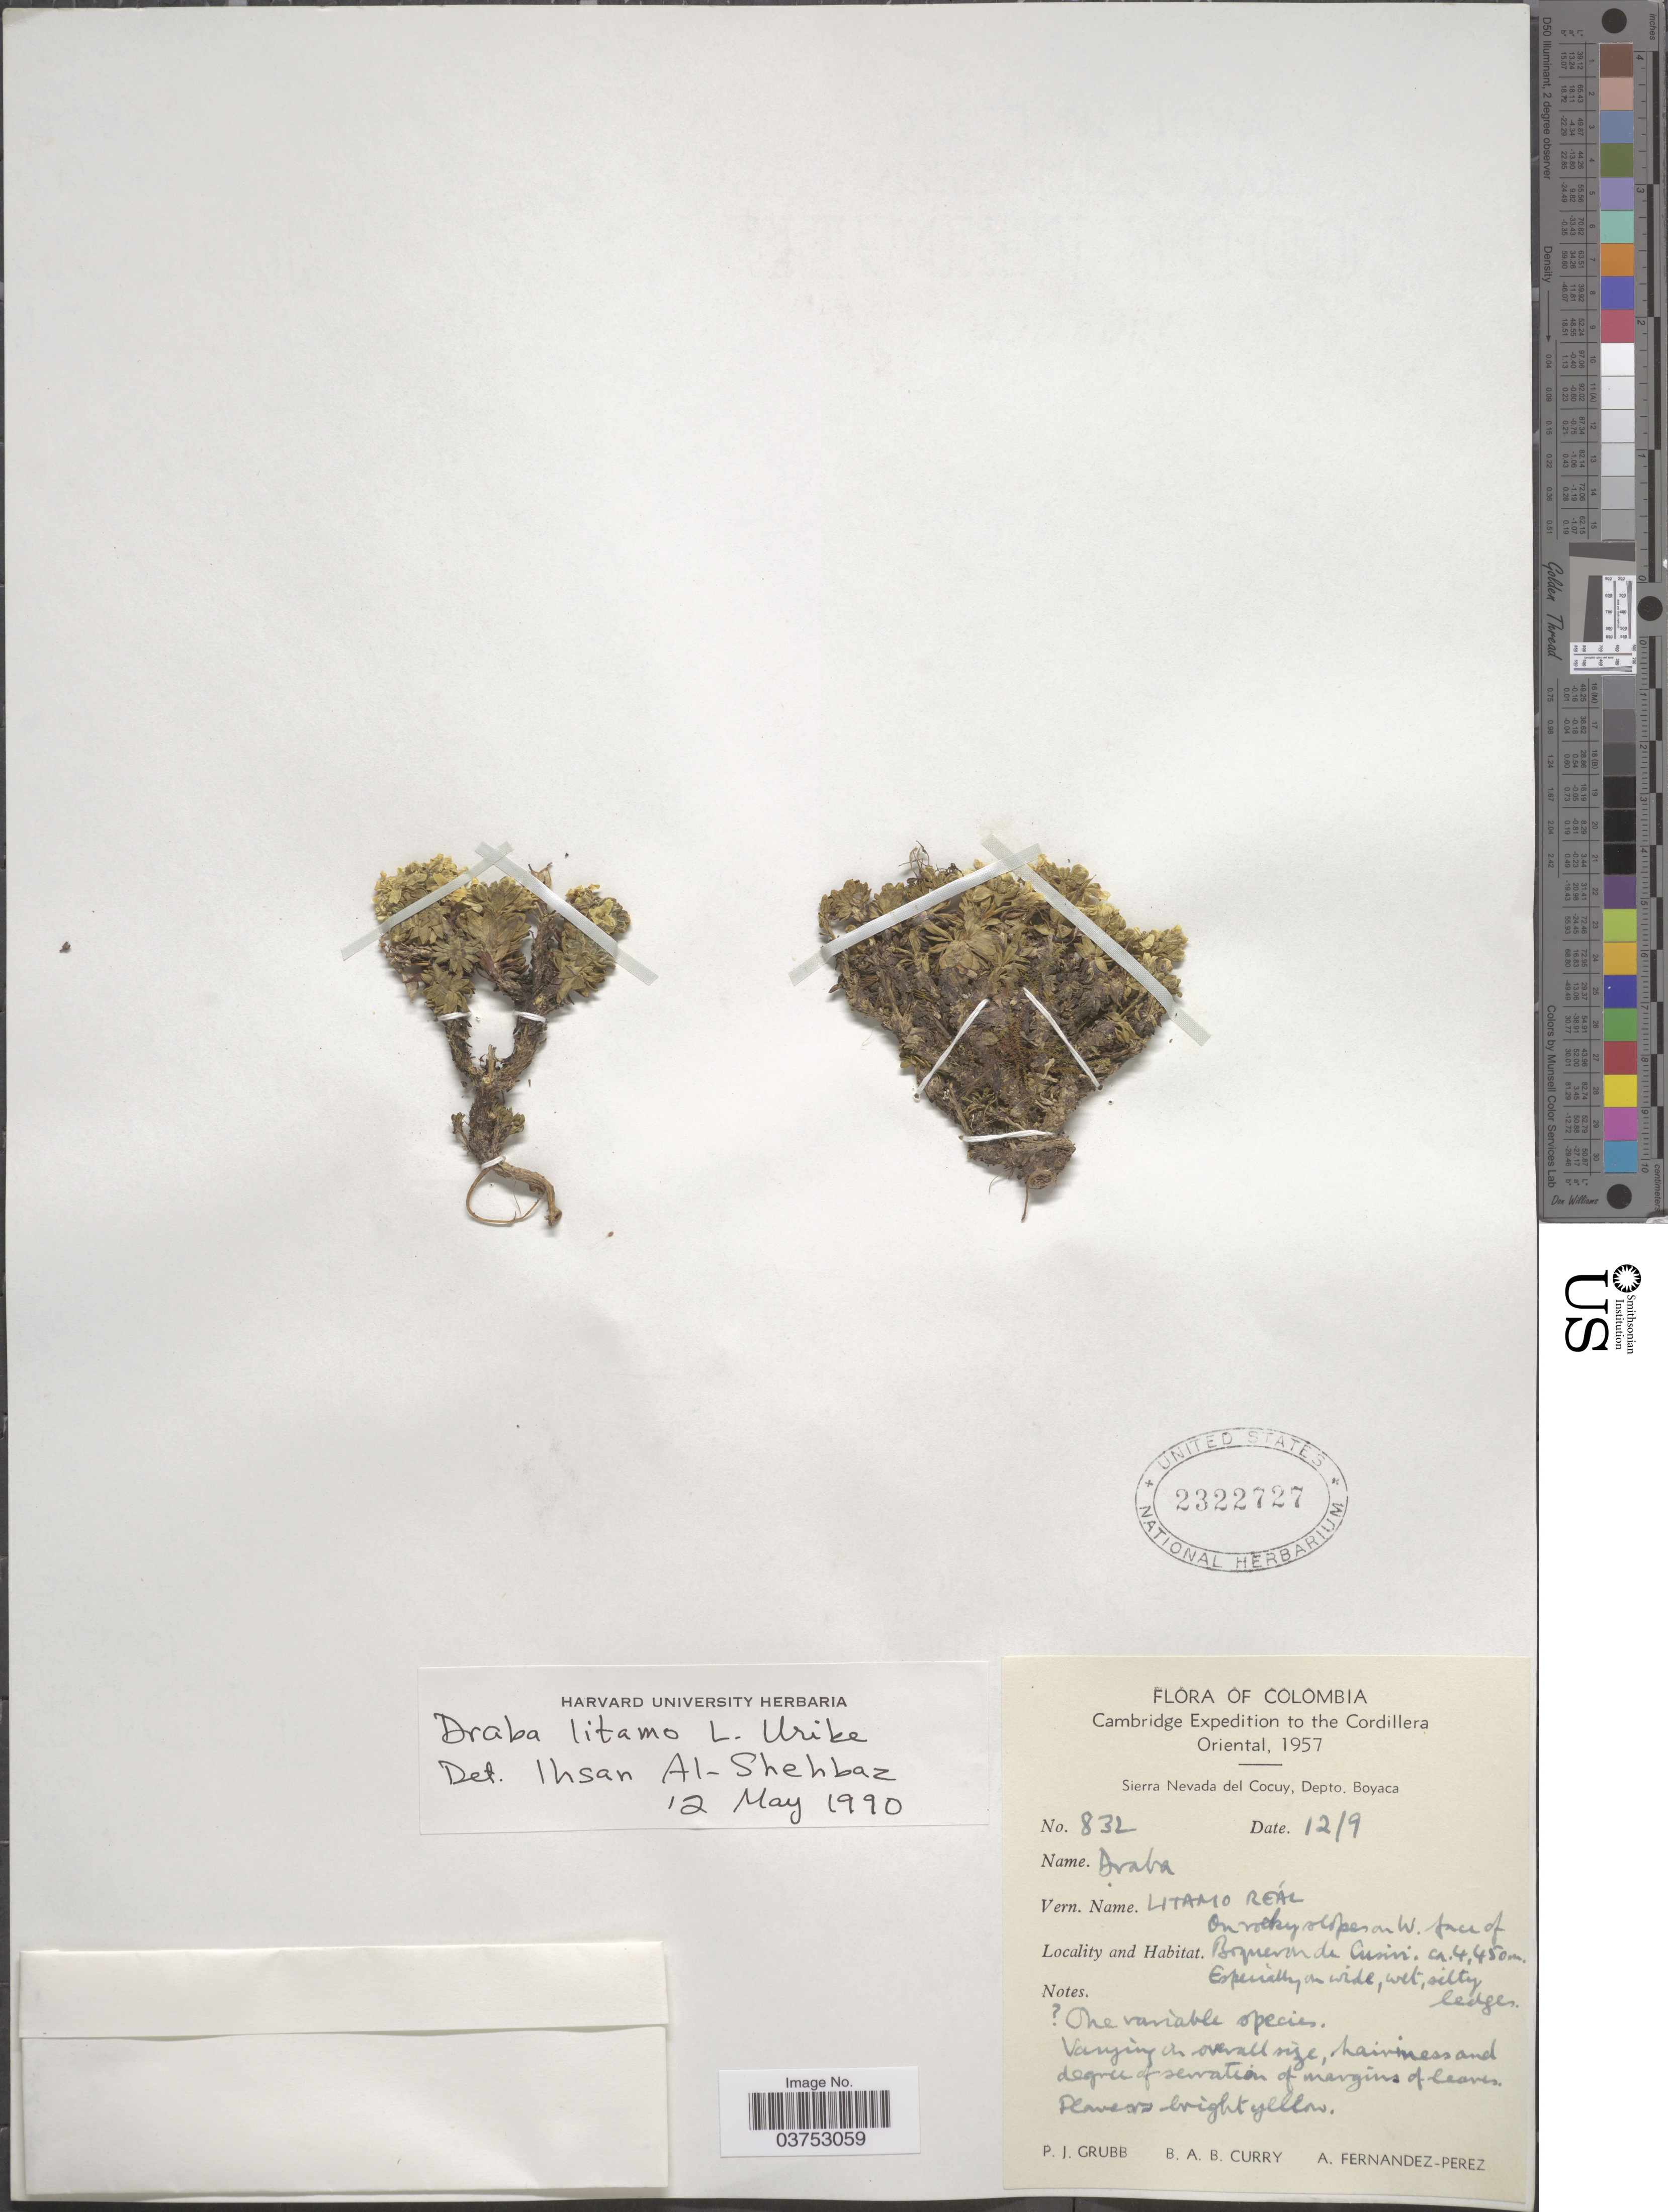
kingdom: Plantae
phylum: Tracheophyta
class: Magnoliopsida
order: Brassicales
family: Brassicaceae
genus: Draba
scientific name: Draba litamo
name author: L. Uribe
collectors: P. J. Grubb, B. A. B. Curry & A. Fernández-Pérez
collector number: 832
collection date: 1957-09-12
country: Colombia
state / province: Boyacá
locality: Cordillera Oriental. Sierra Nevada del Cocuy, Depto. Boyaca. On rocky slopes on W. face of Boqueron de Cusiri.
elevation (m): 4450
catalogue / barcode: US 2322727